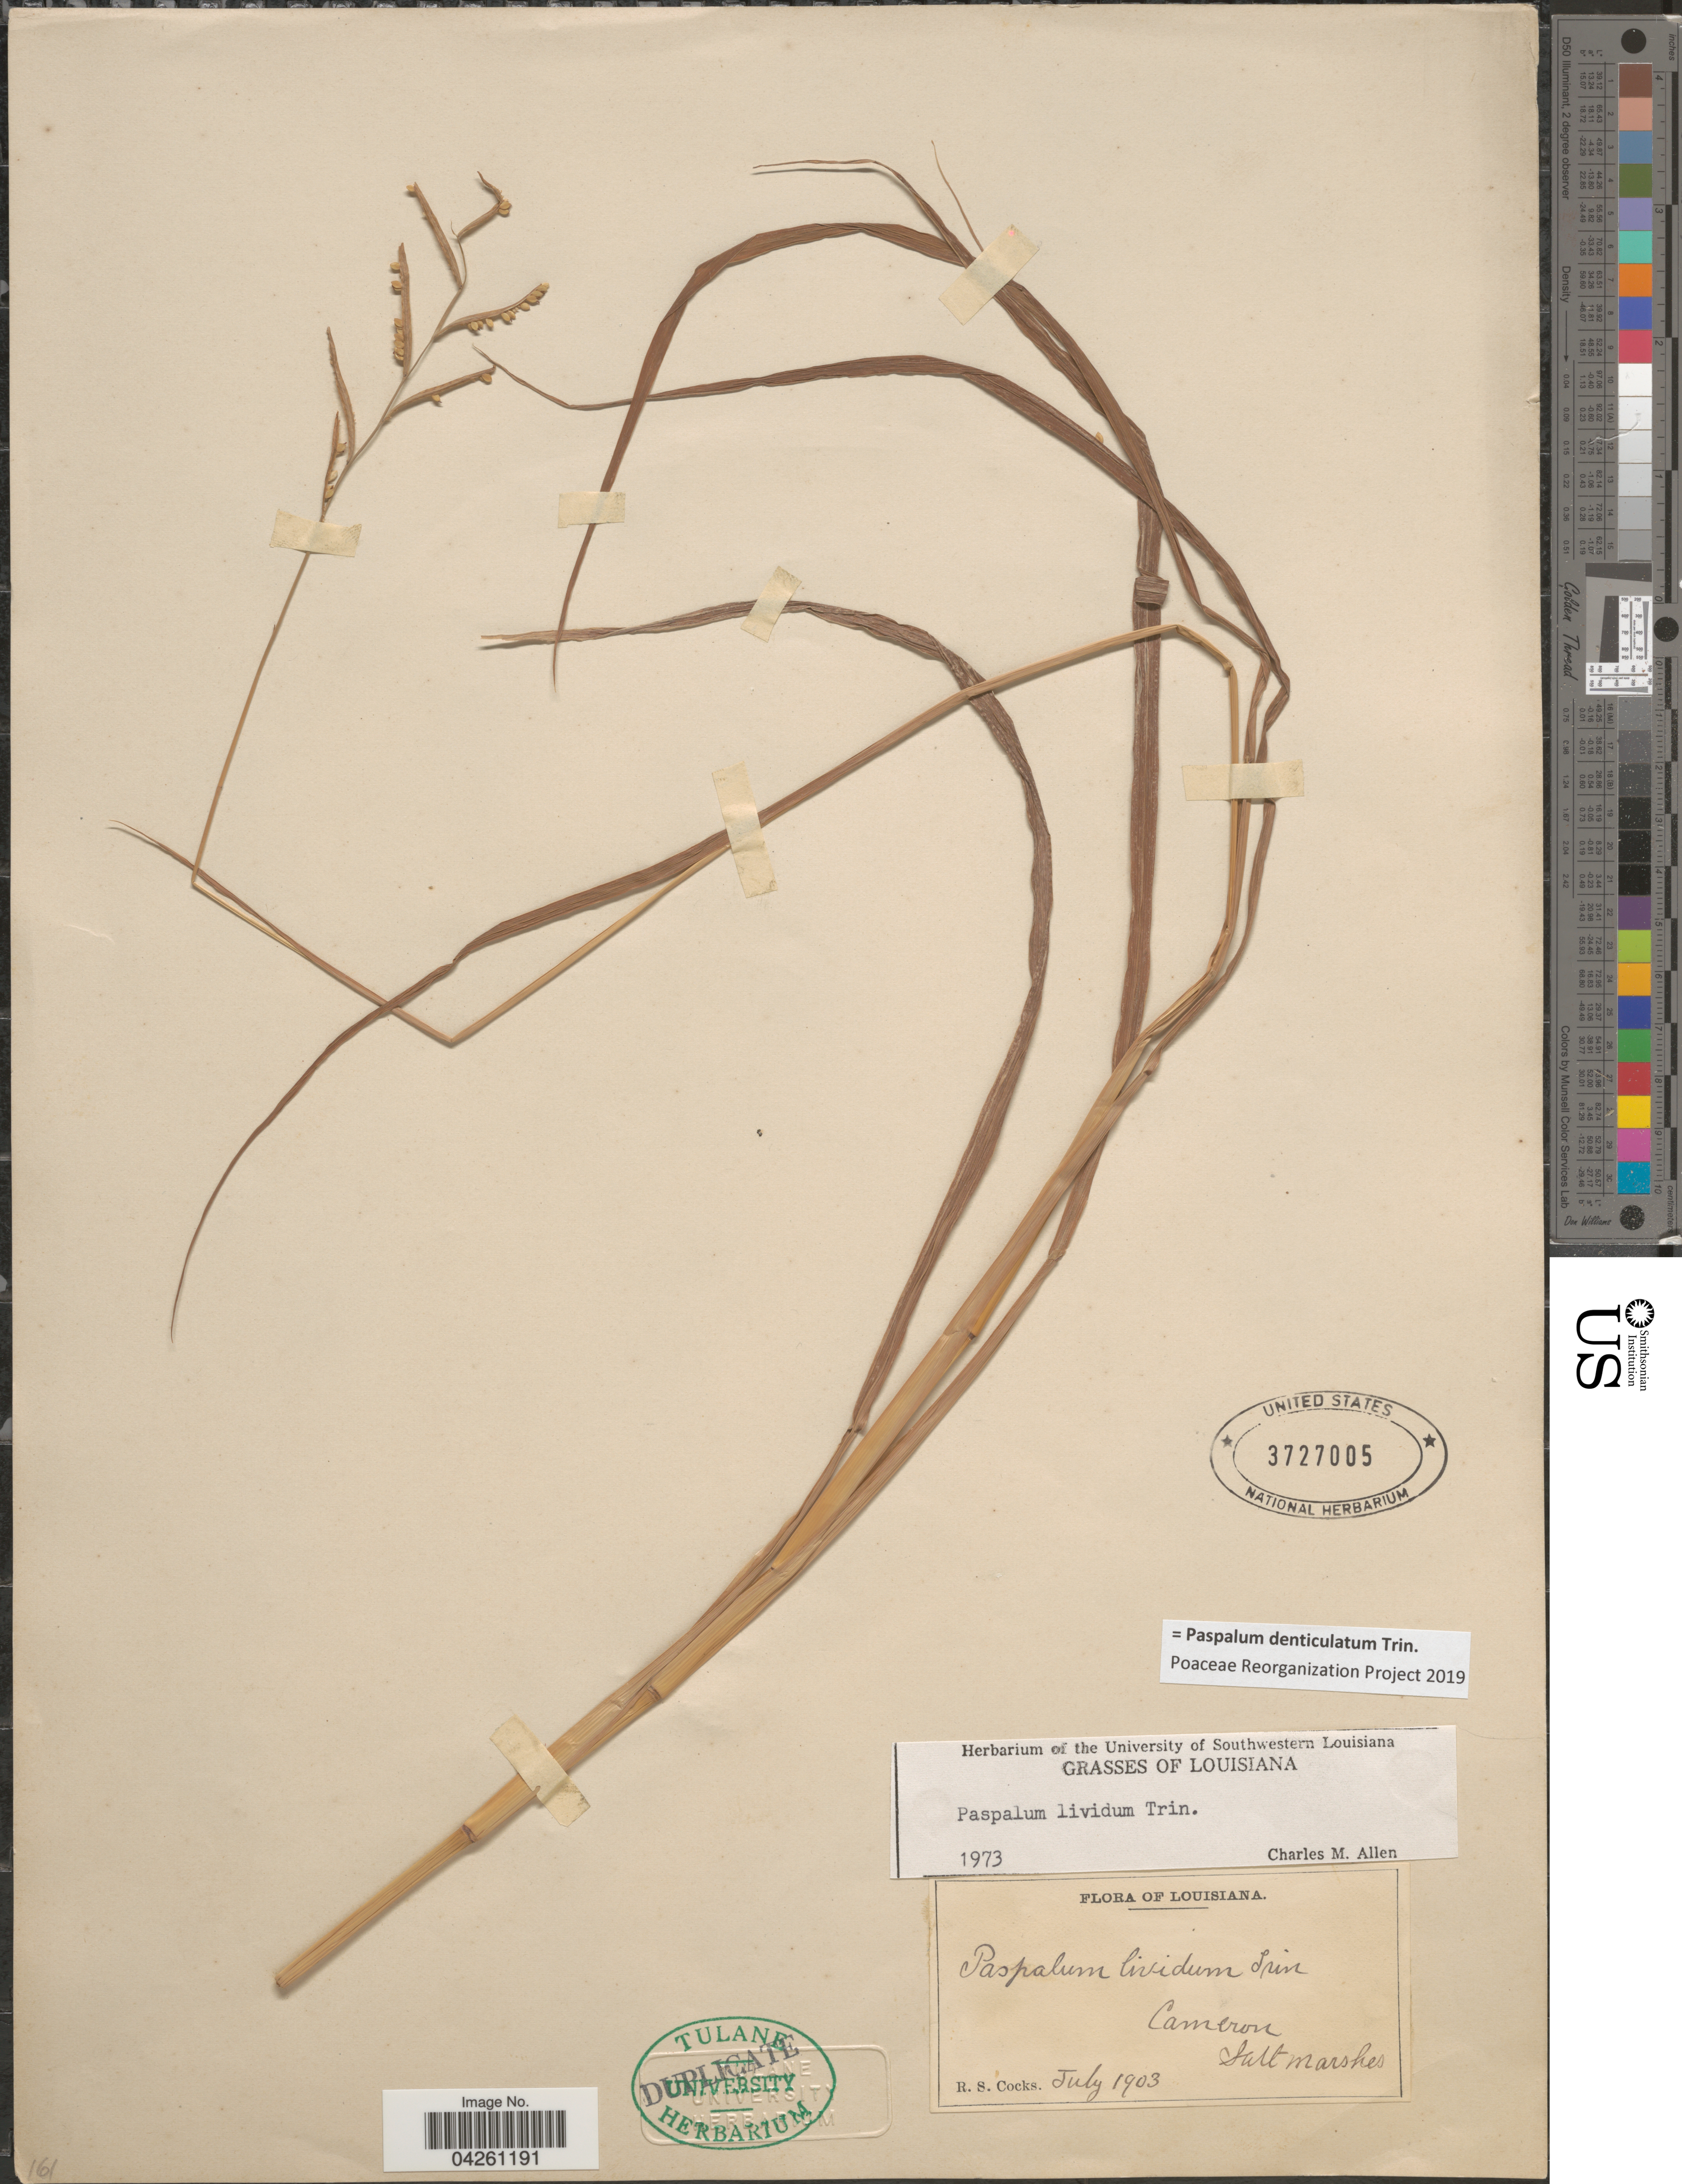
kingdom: Plantae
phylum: Tracheophyta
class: Liliopsida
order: Poales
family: Poaceae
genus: Paspalum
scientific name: Paspalum denticulatum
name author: Trin.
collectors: R. Cocks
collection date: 1903-07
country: United States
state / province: Louisiana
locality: Cameron. Salt marshes.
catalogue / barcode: US 3727005